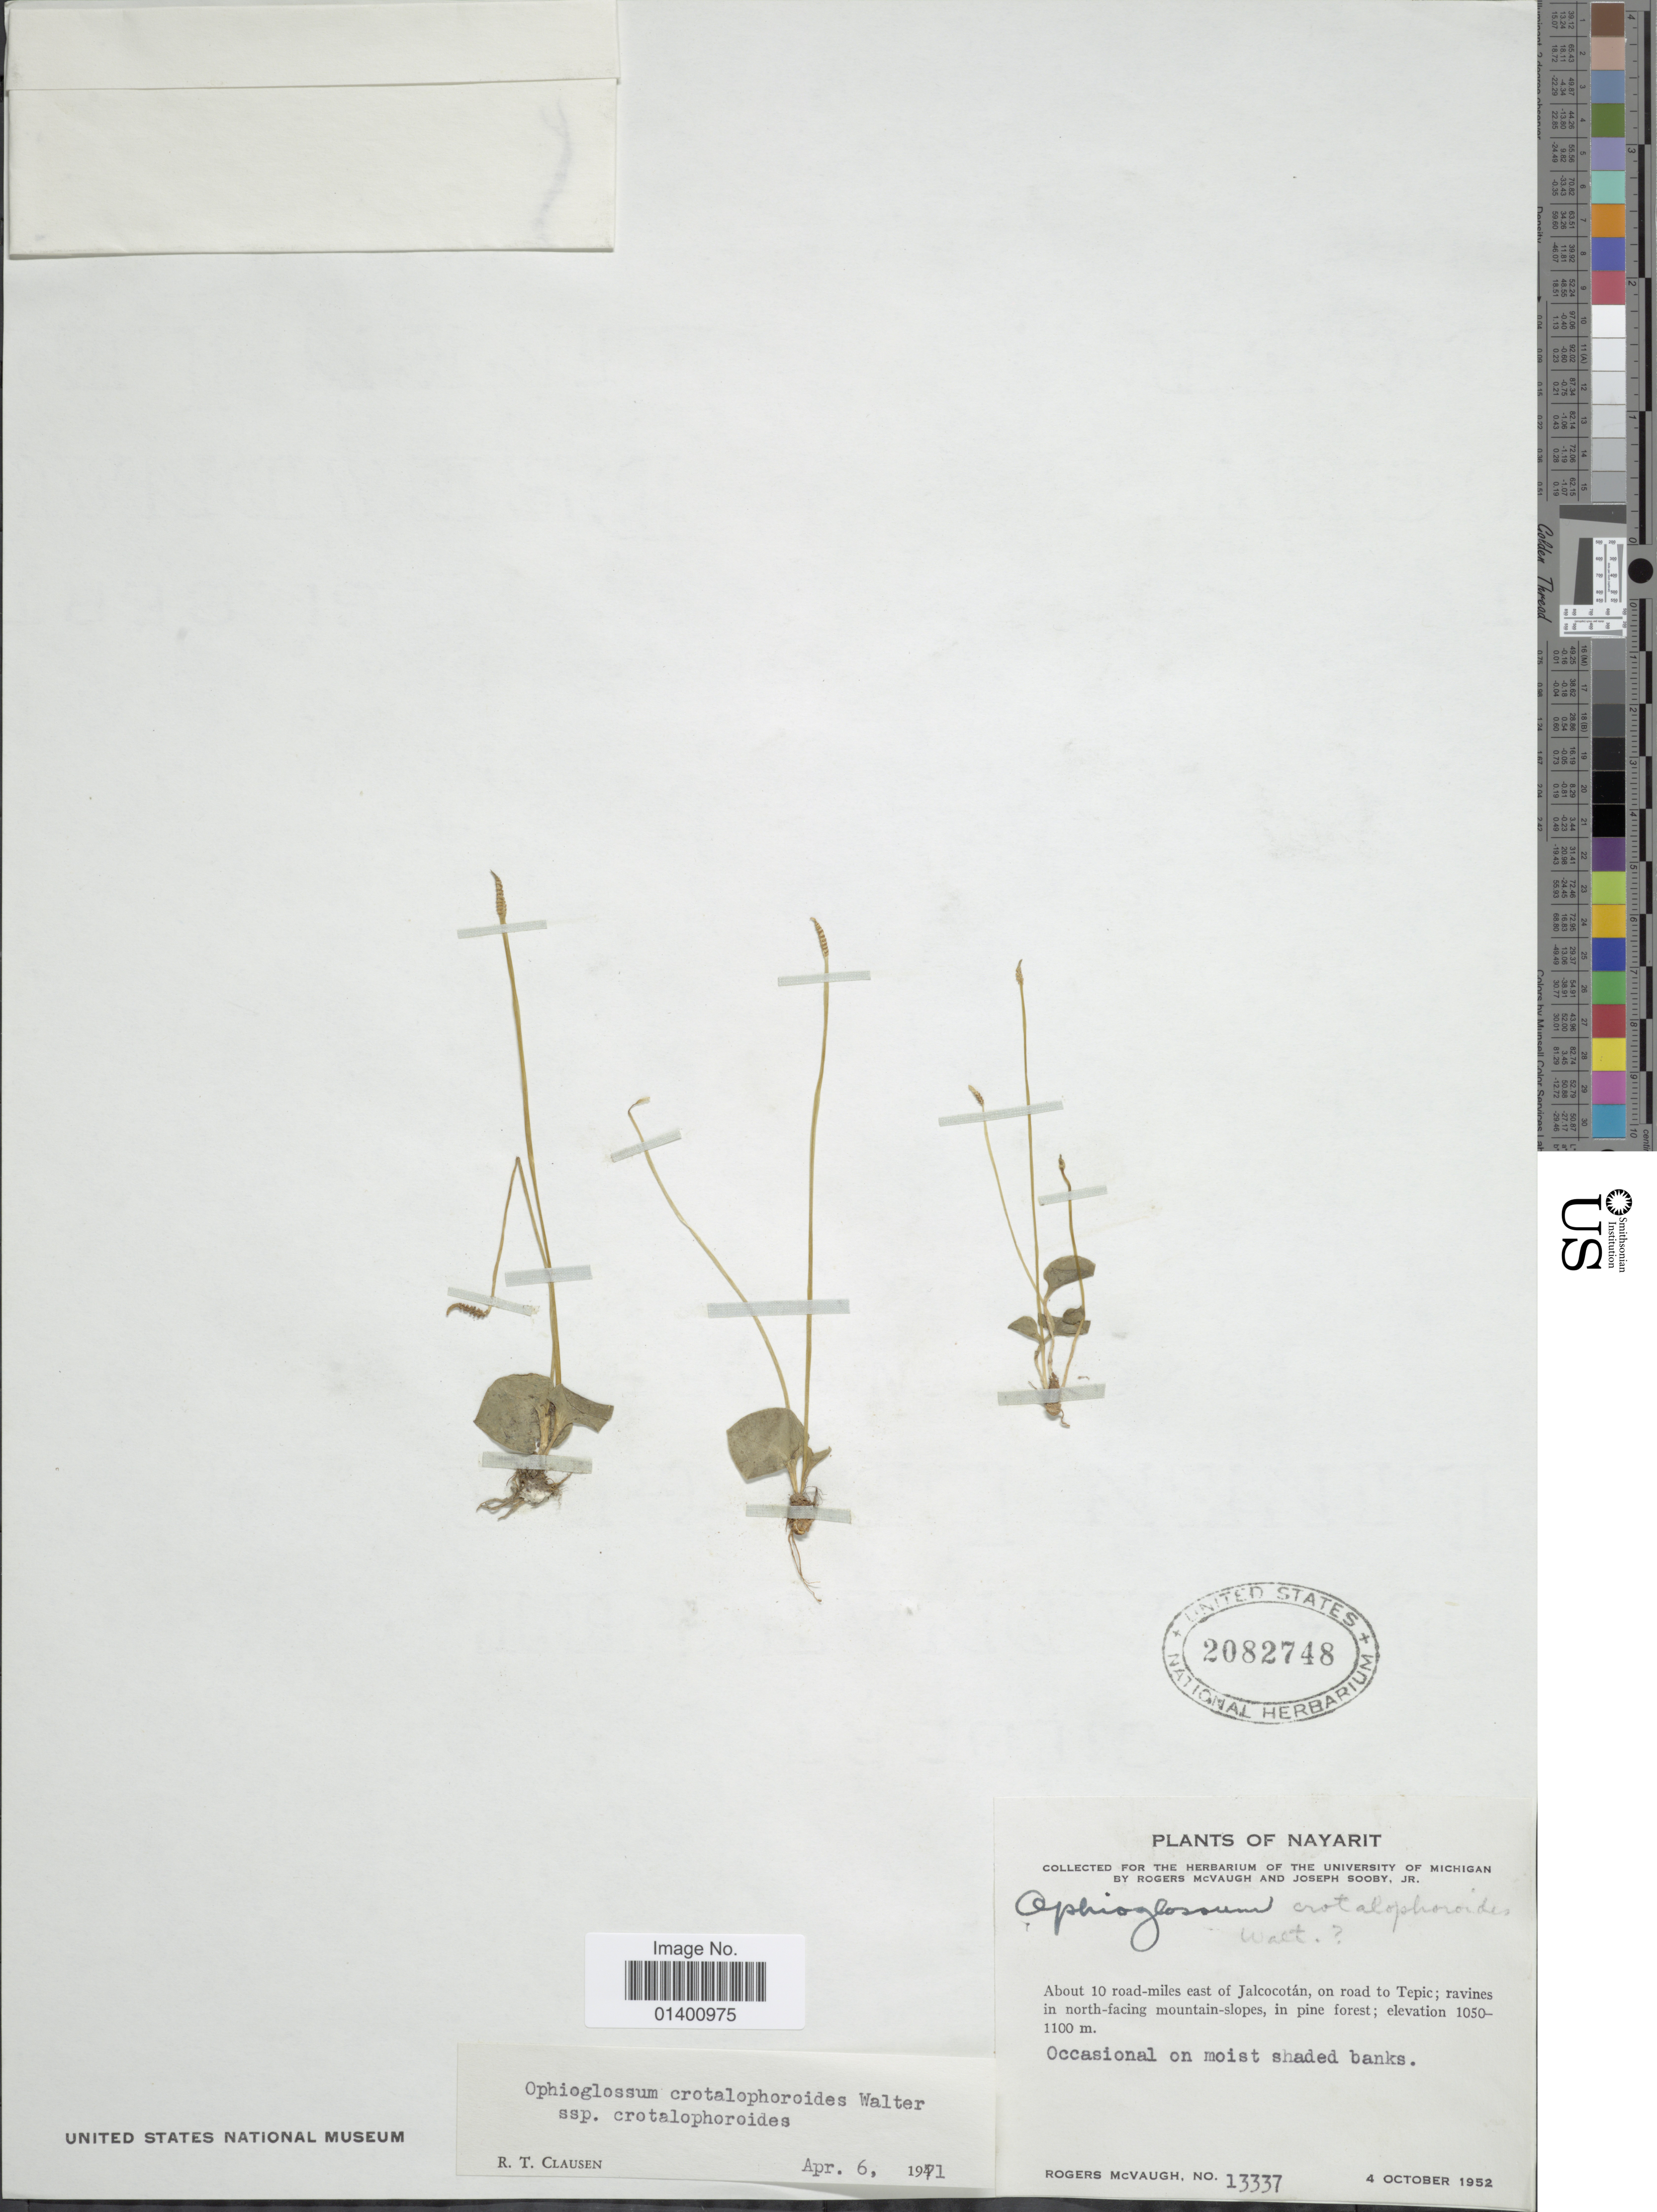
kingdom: Plantae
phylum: Tracheophyta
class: Polypodiopsida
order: Ophioglossales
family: Ophioglossaceae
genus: Ophioglossum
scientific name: Ophioglossum crotalophoroides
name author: Walter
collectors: R. McVaugh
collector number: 13337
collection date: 1952-10-04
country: Mexico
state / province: Nayarit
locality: About 10 road-miles east of Jalcocotán, on road to Tepic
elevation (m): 1050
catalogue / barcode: US 2082748